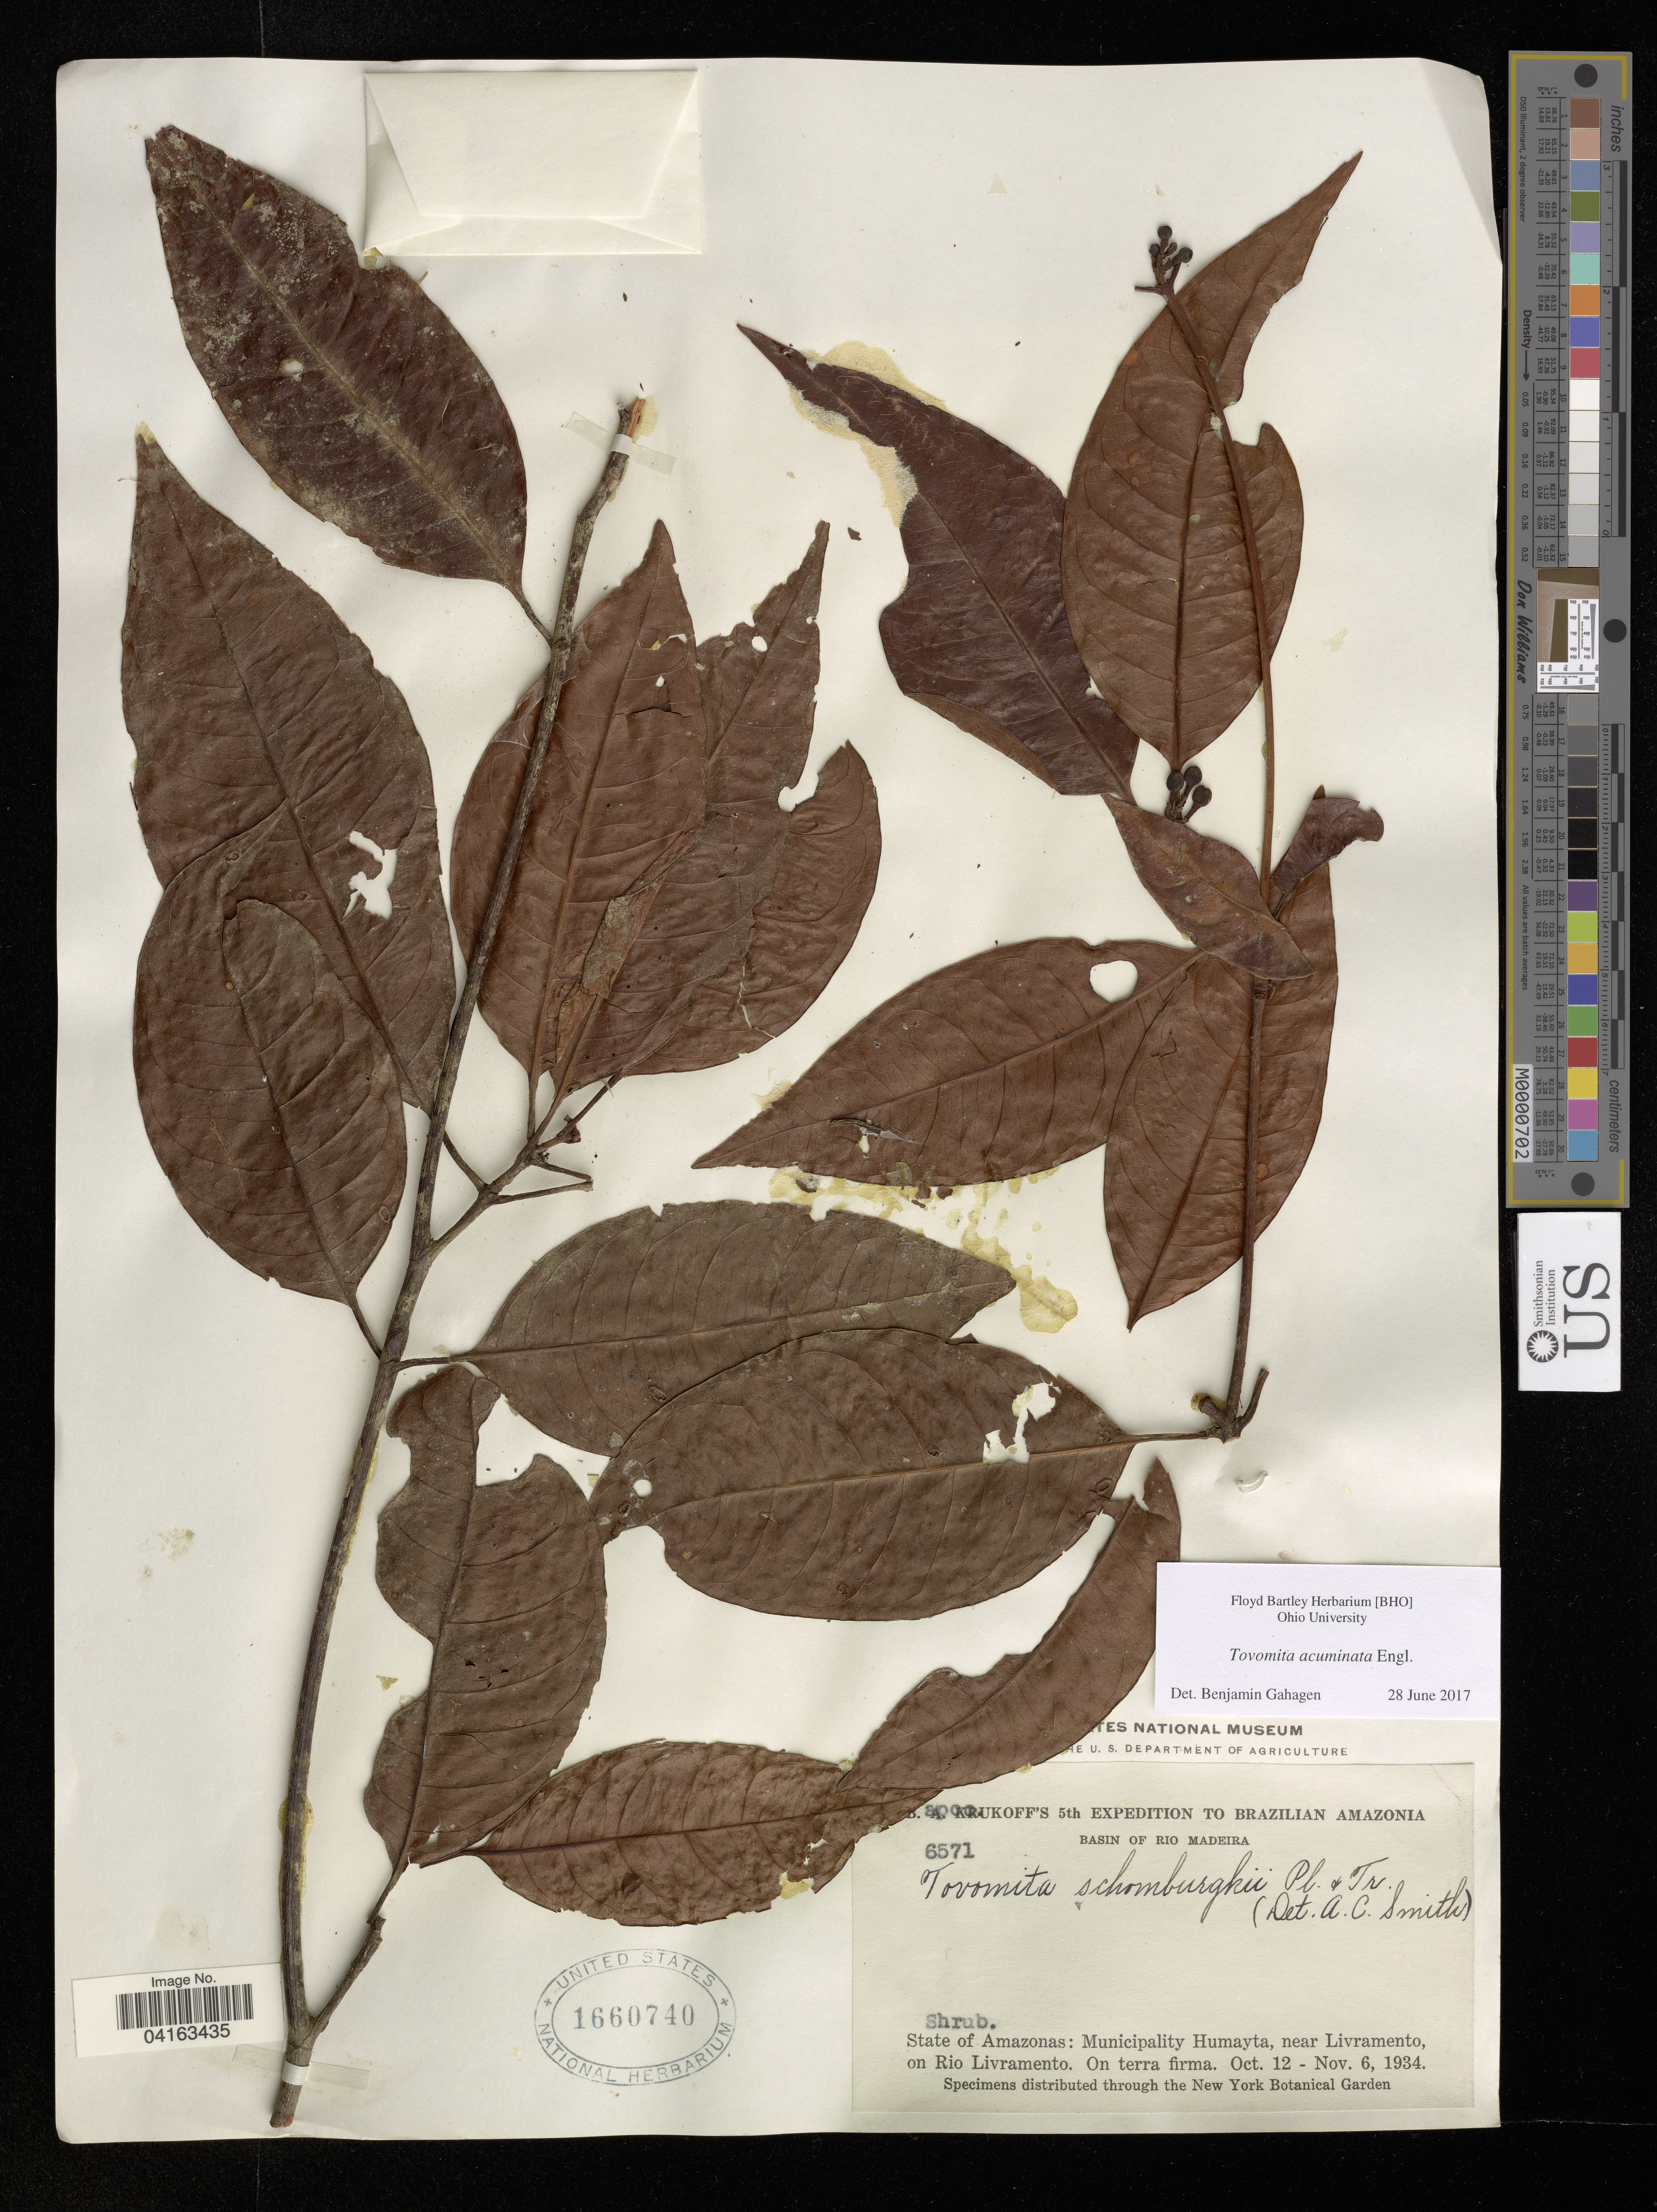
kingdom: Plantae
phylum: Tracheophyta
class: Magnoliopsida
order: Malpighiales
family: Clusiaceae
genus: Tovomita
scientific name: Tovomita acuminata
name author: Engl.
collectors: B. A. Krukoff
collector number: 6571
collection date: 1934-10-12/1934-11-06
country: Brazil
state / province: Amazonas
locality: Brazilian Amazonia. Basin of Rio Madeira. Municipality Humayta, near Livramento, on Rio Livramento.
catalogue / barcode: US 1660740